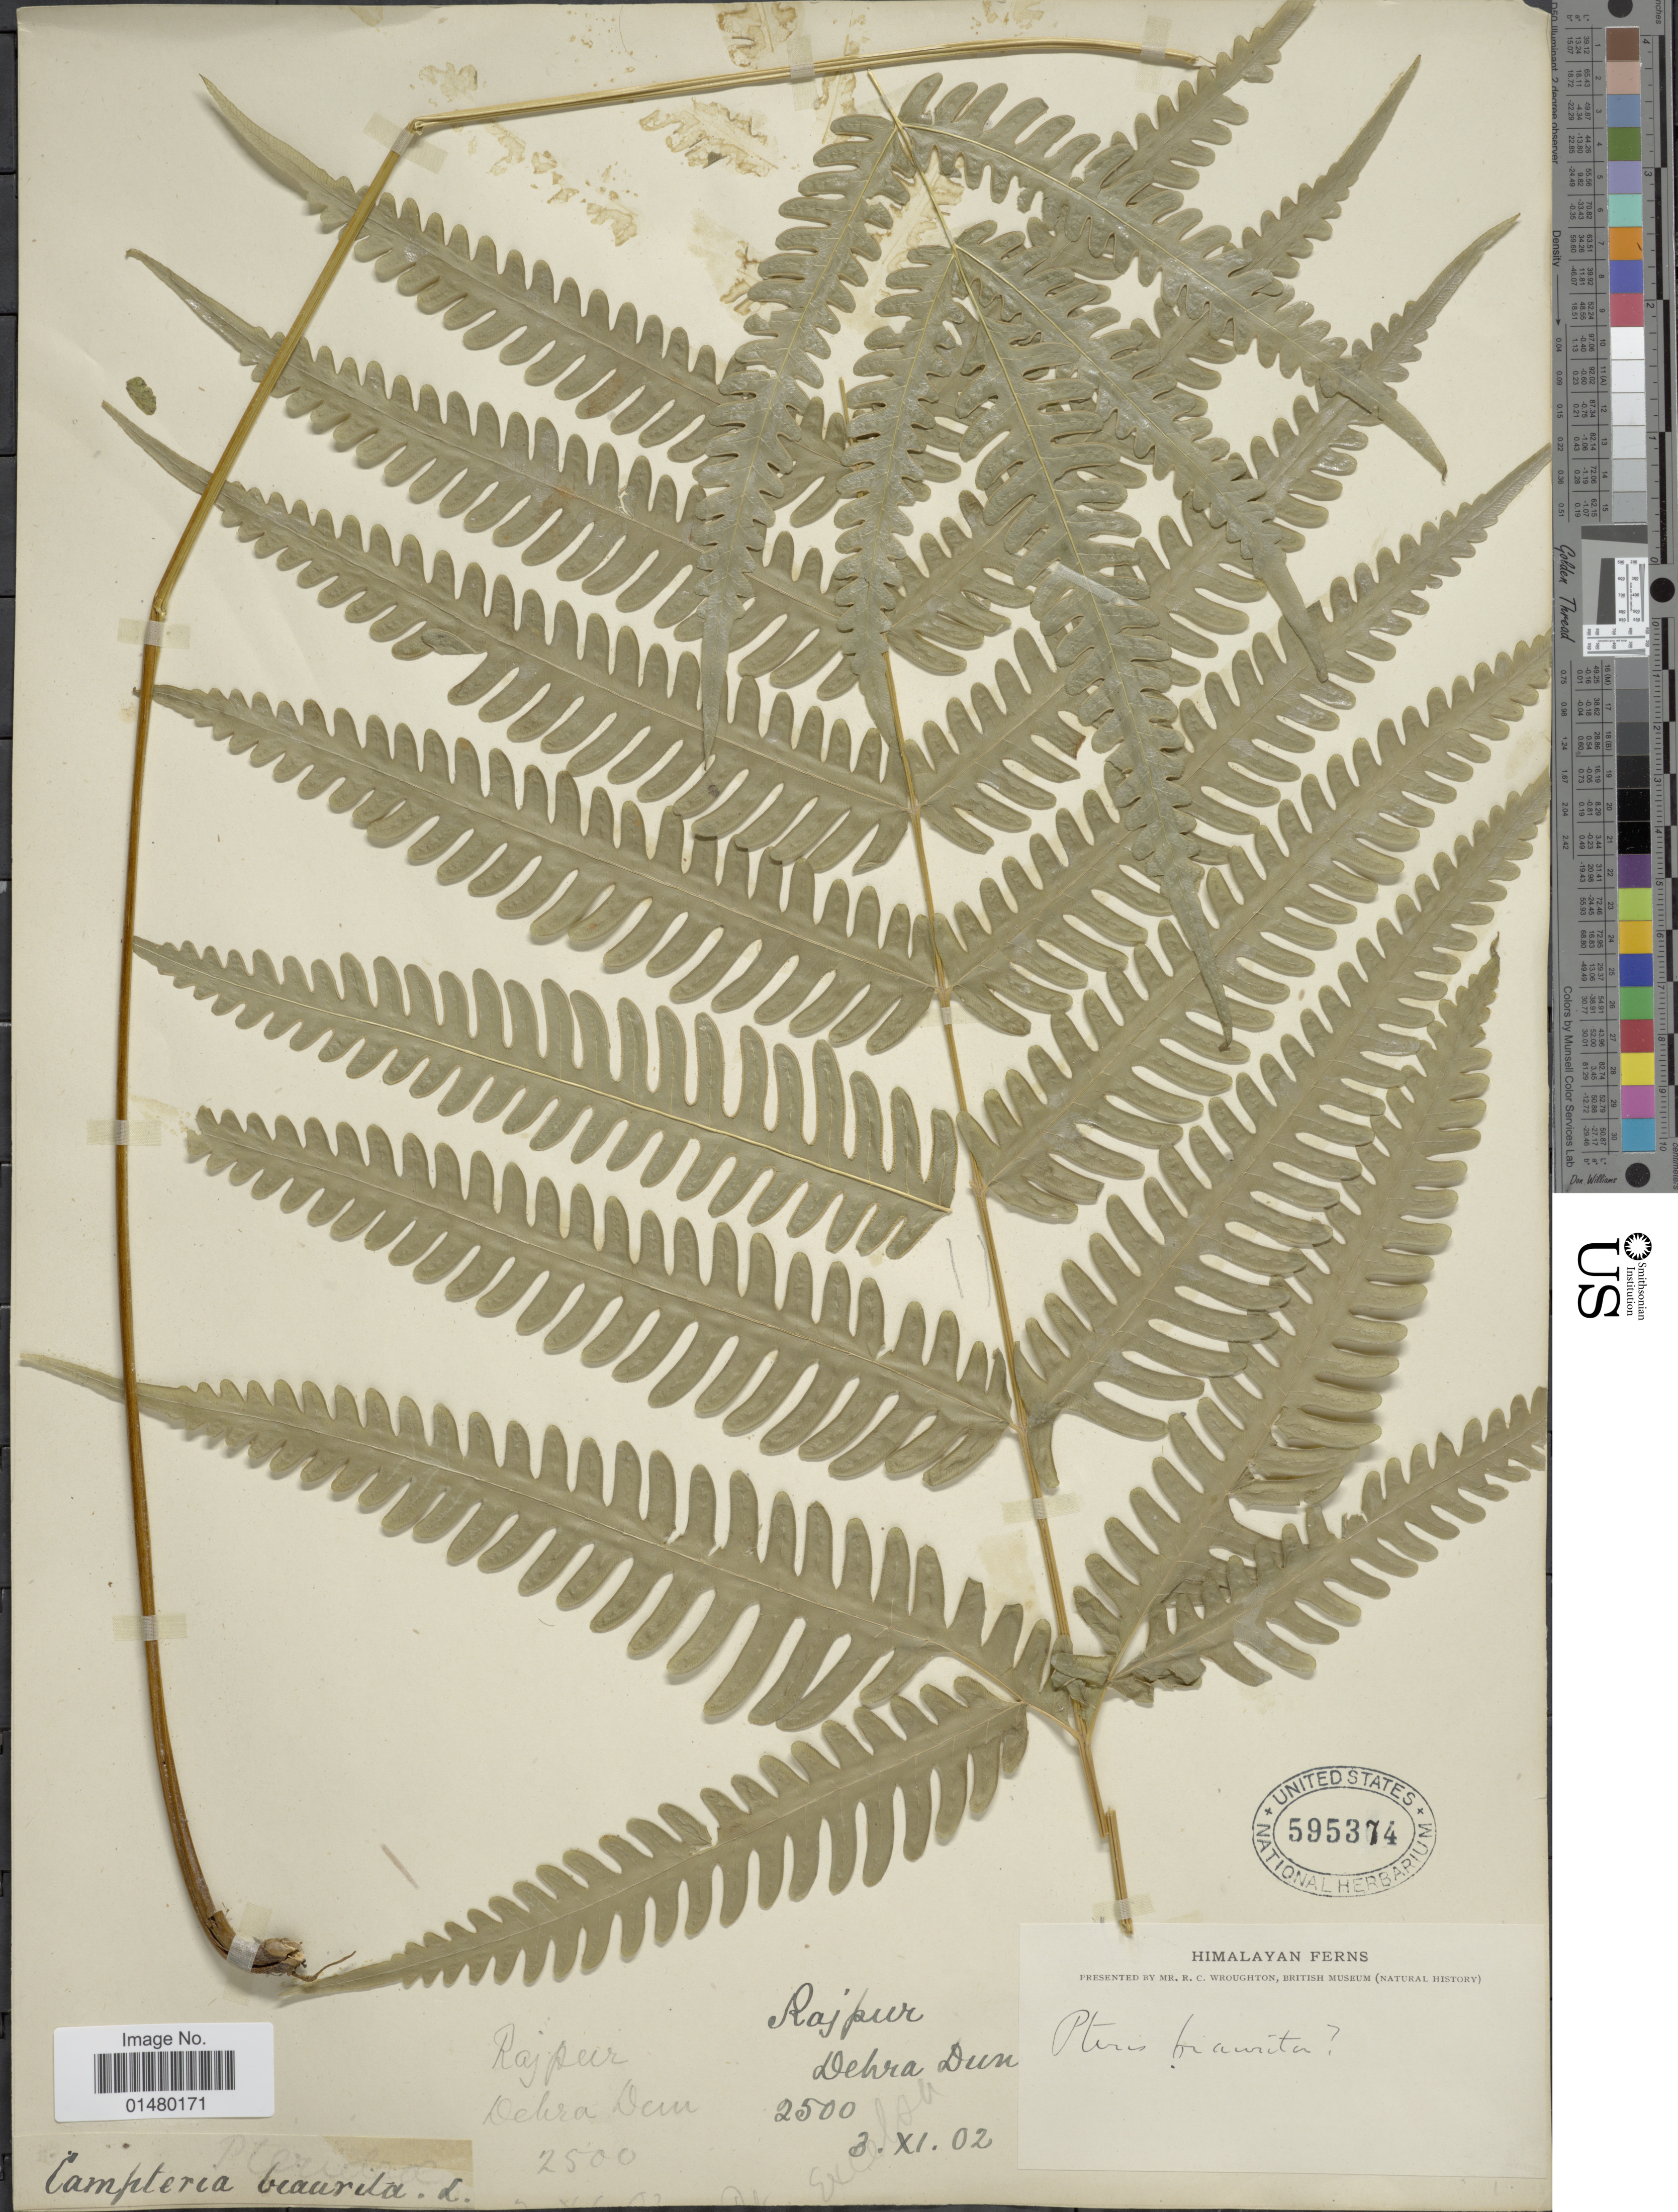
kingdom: Plantae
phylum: Tracheophyta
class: Polypodiopsida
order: Polypodiales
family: Pteridaceae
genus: Pteris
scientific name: Pteris biaurita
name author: L.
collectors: R. Wroughton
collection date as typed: Transcribed d/m/y: 3/11/2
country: India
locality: Rajpur, Dehra Dun, Himalayan Ferns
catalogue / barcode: US 595374